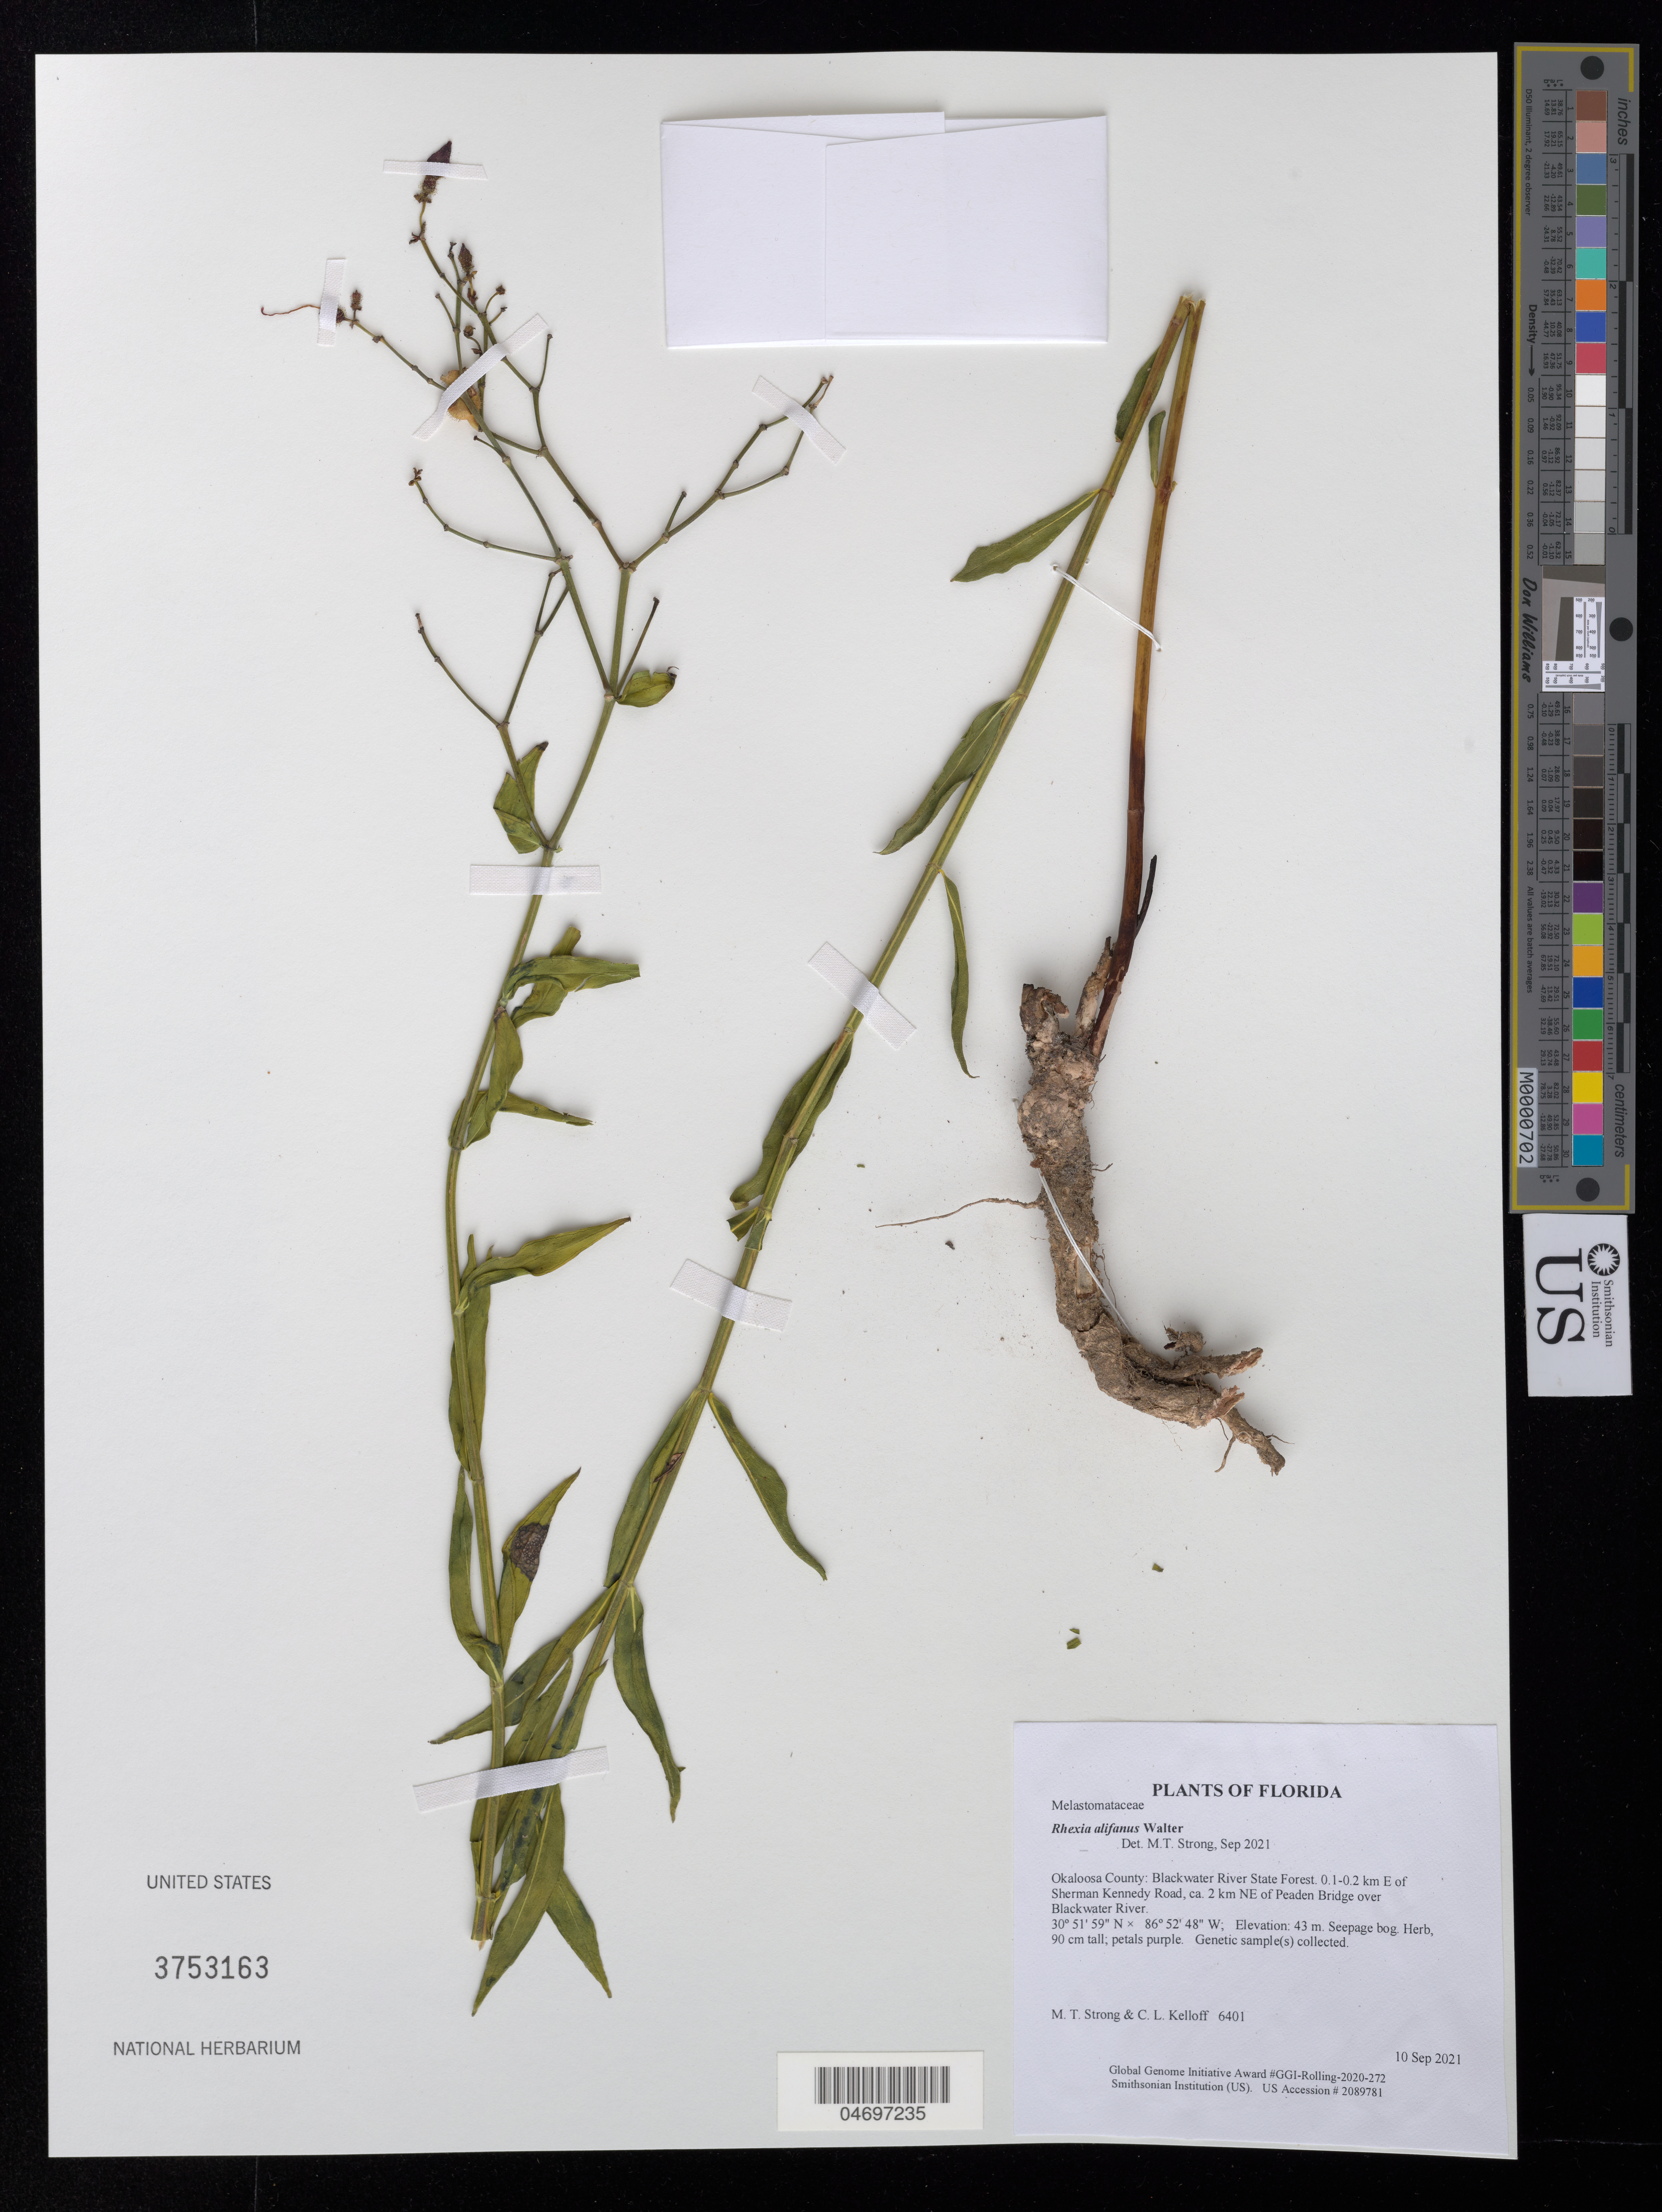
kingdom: Plantae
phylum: Tracheophyta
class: Magnoliopsida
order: Myrtales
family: Melastomataceae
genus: Rhexia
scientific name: Rhexia alifanus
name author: Walter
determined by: Strong, Mark T.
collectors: M. T. Strong & C. L. Kelloff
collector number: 6401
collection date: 2021-09-10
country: United States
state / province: Florida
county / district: Okaloosa County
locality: Blackwater River State Forest. 0.1-0.2 km E of Sherman Kennedy Road, ca. 2 km NE of Peaden Bridge over Blackwater River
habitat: Seepage bog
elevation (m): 43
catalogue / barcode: US 3753163